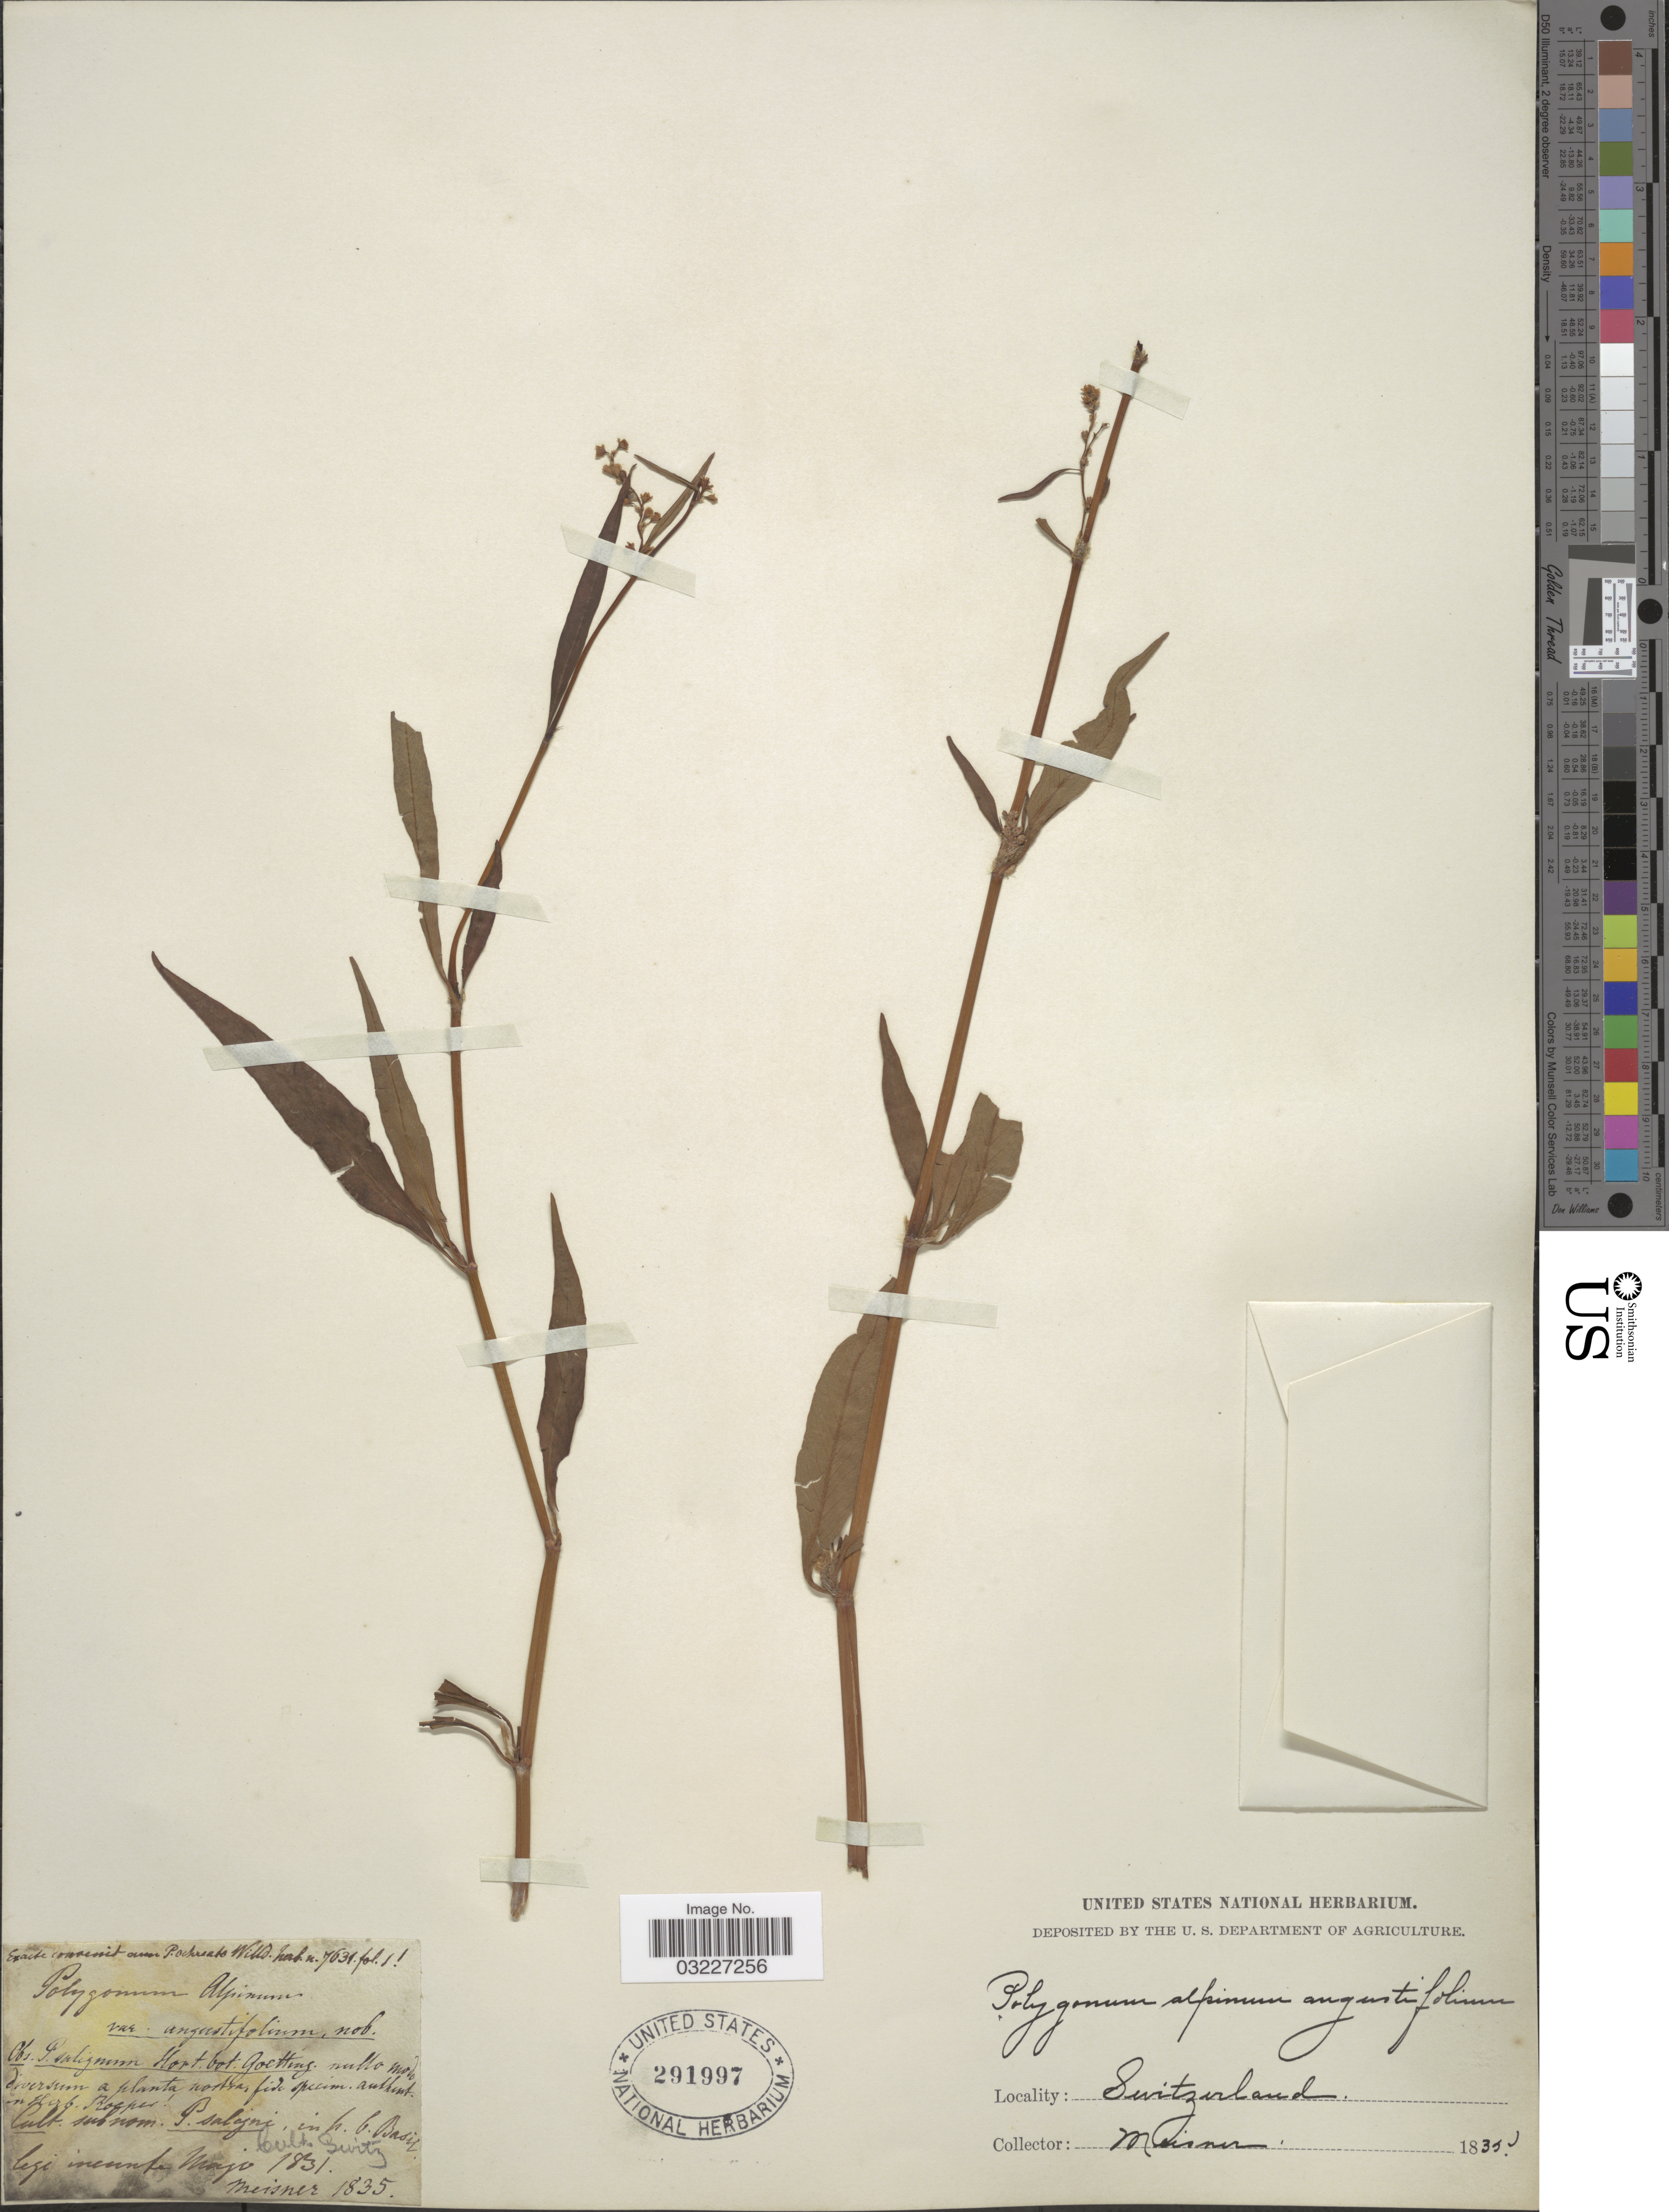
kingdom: Plantae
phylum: Tracheophyta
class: Magnoliopsida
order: Caryophyllales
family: Polygonaceae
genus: Koenigia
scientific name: Koenigia alpina var. alpina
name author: (All.) T.M. Schust. & Reveal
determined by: Strong, Mark T., (BOT), Smithsonian Institution - National Museum of Natural History (UNITED STATES)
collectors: Meisner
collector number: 1835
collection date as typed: ineunte Majo 1831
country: Switzerland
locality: In h. b. Basil.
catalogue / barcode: US 291997